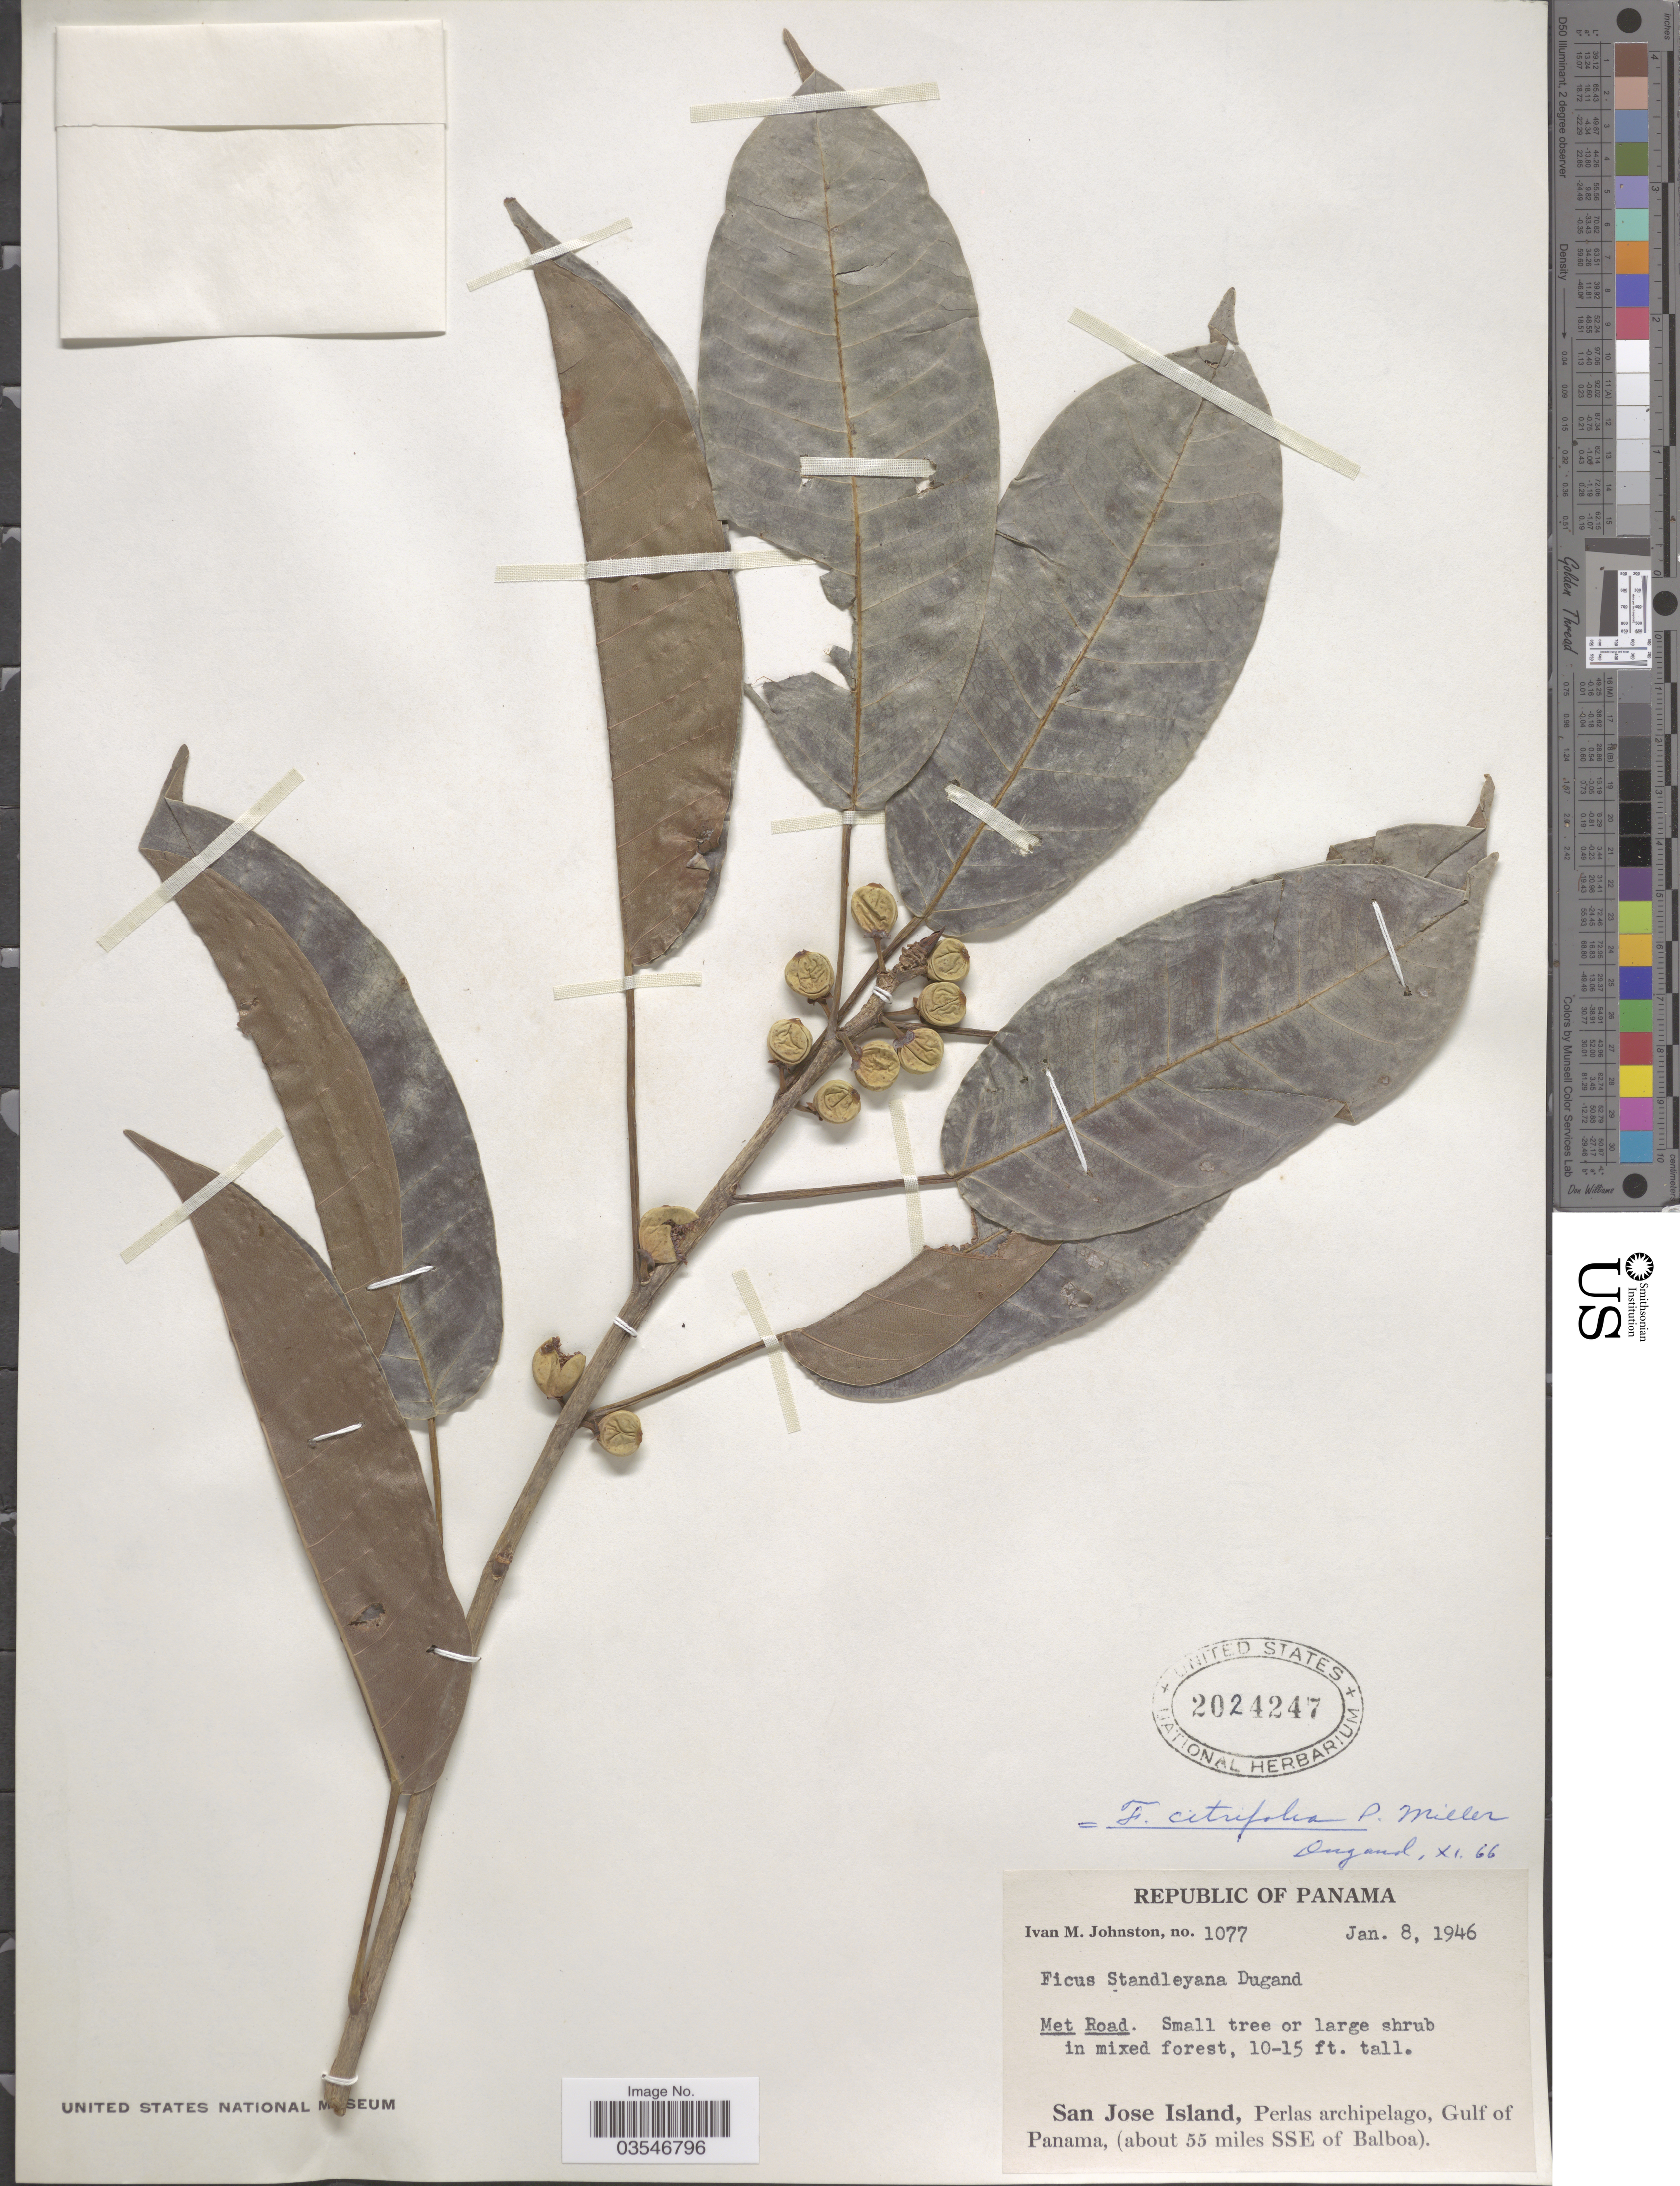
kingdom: Plantae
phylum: Tracheophyta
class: Magnoliopsida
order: Rosales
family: Moraceae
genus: Ficus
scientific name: Ficus citrifolia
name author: Mill.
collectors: I.M. Johnston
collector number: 1077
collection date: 1946-01-08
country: Panama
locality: Met Road. San Jose Island, Perlas archipelago, Gulf of Panama, (about 55 miles SSE of Balboa).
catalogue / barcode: US 2024247